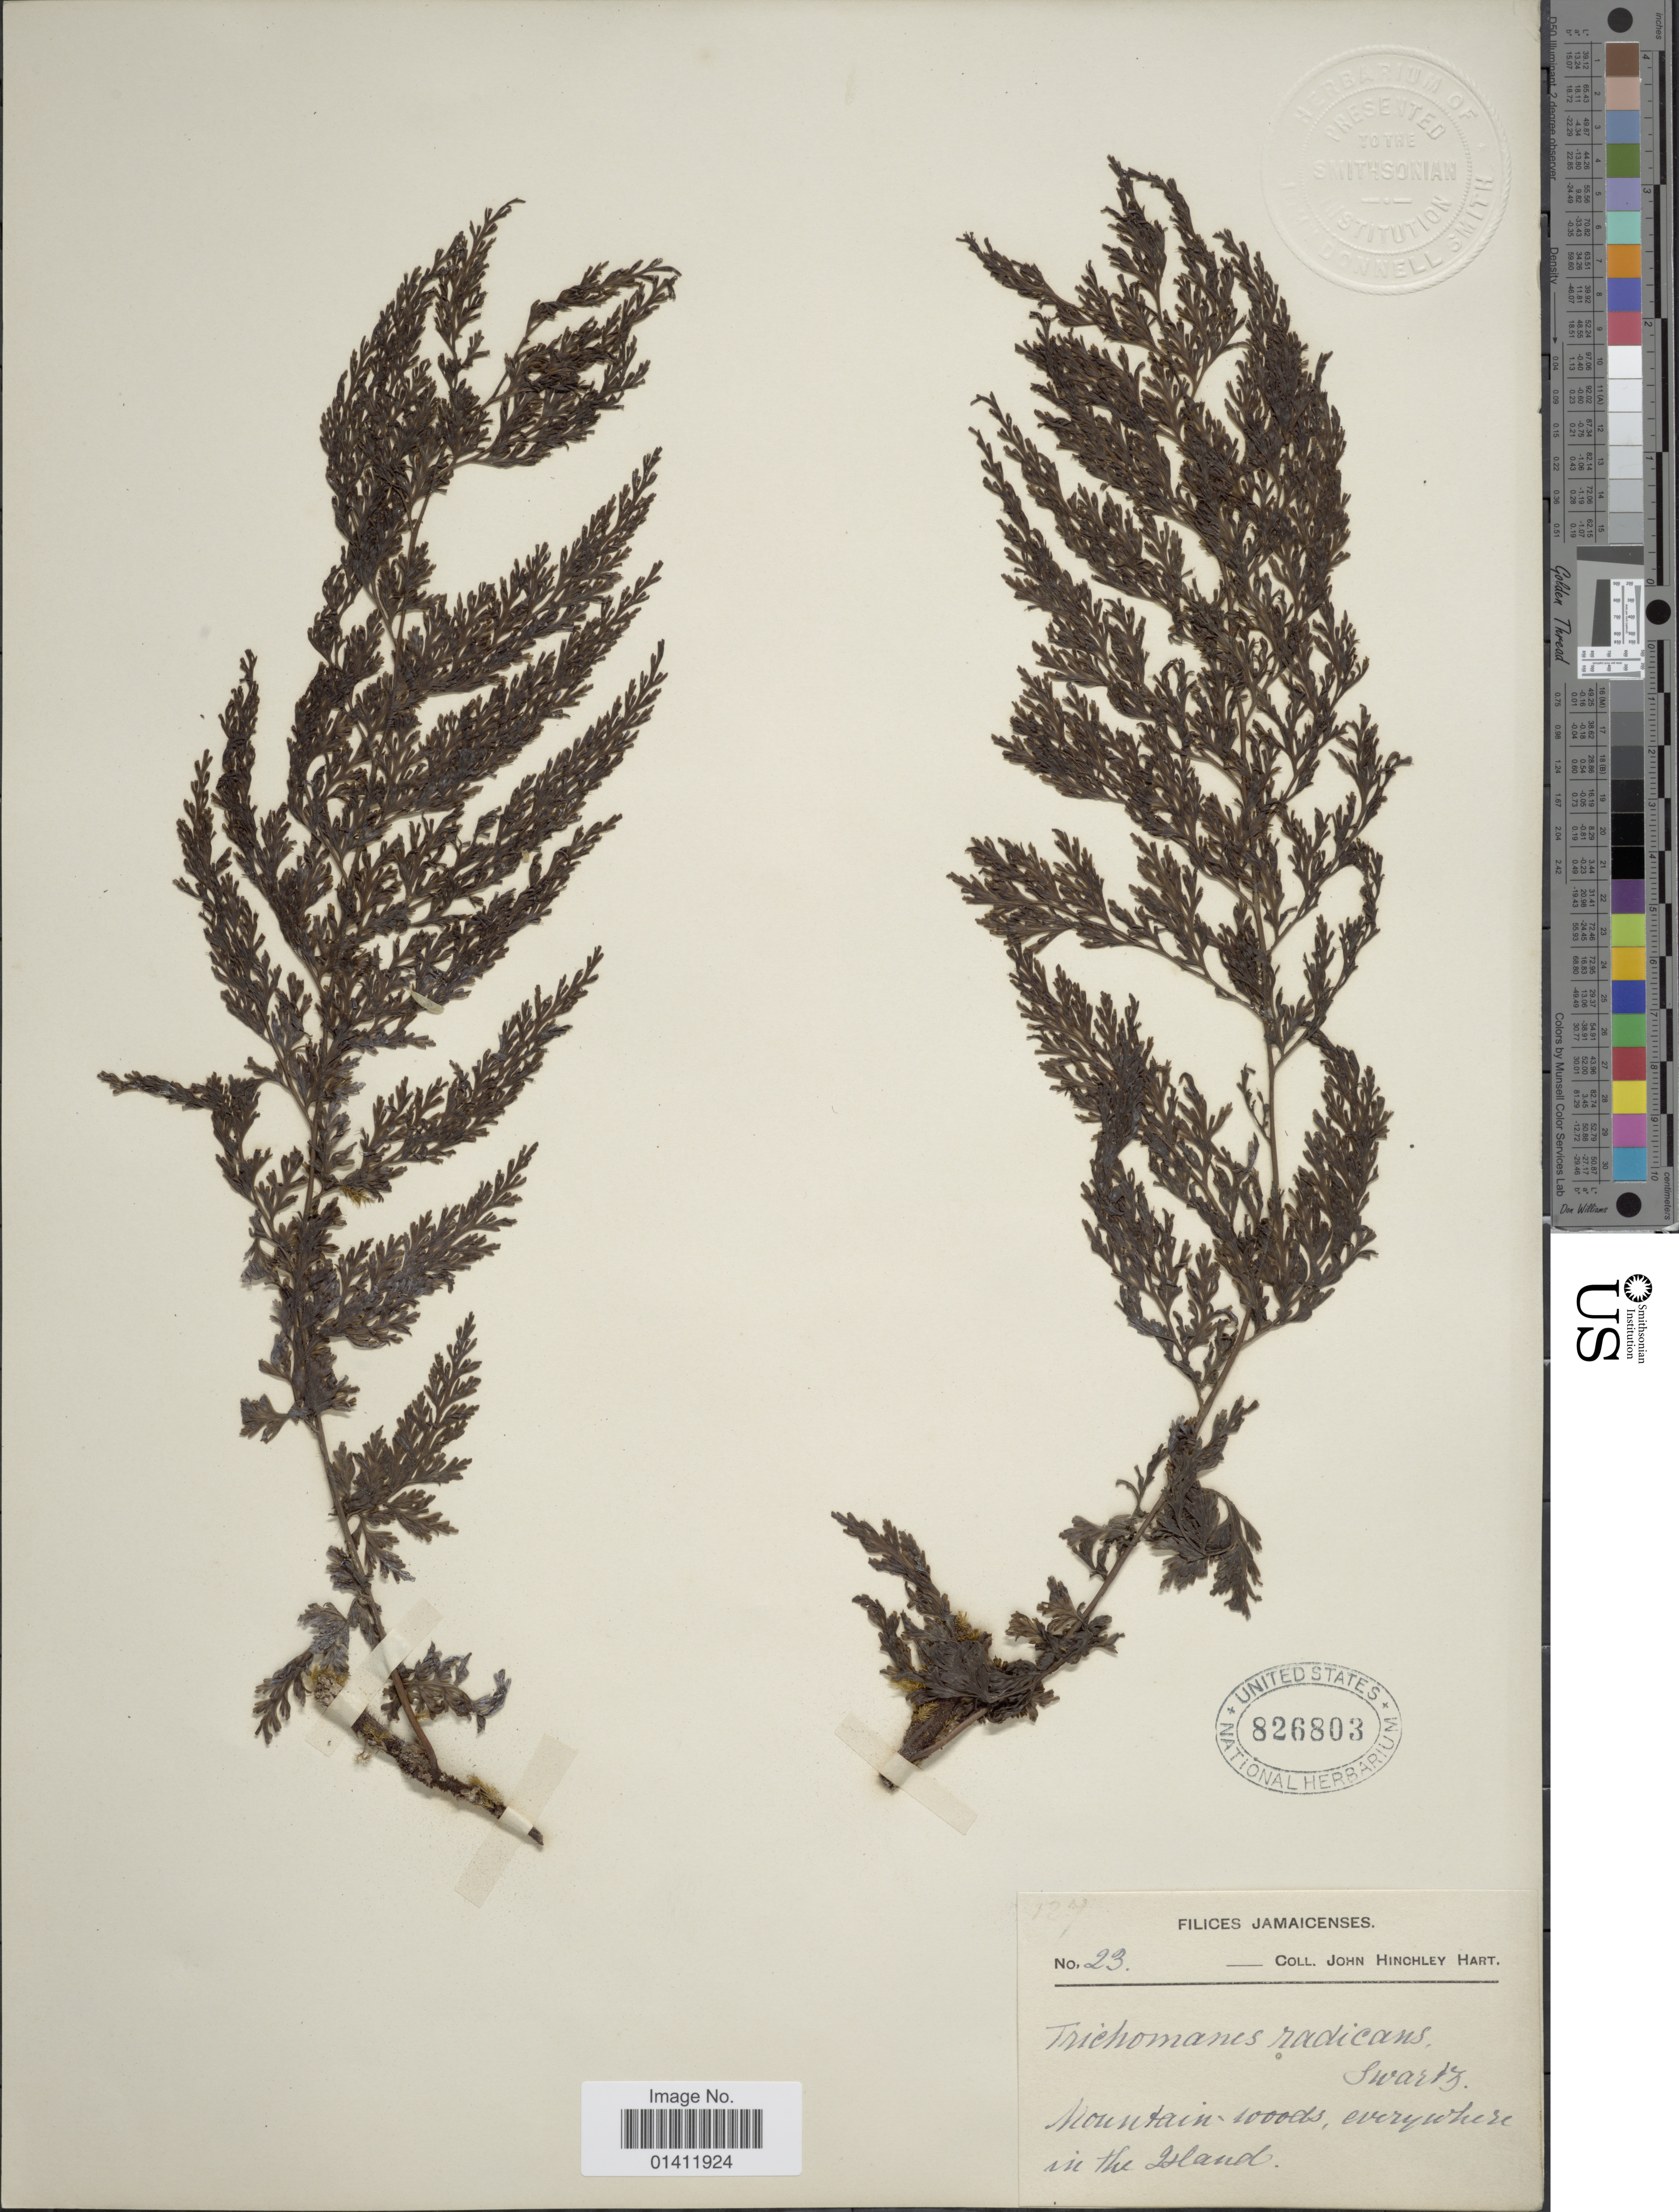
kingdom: Plantae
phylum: Tracheophyta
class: Polypodiopsida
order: Hymenophyllales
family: Hymenophyllaceae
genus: Vandenboschia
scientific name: Vandenboschia radicans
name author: (Sw.) Copel.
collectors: J. H. Hart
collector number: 23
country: Jamaica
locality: Mountain woods, everywhere in the Island.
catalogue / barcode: US 826803